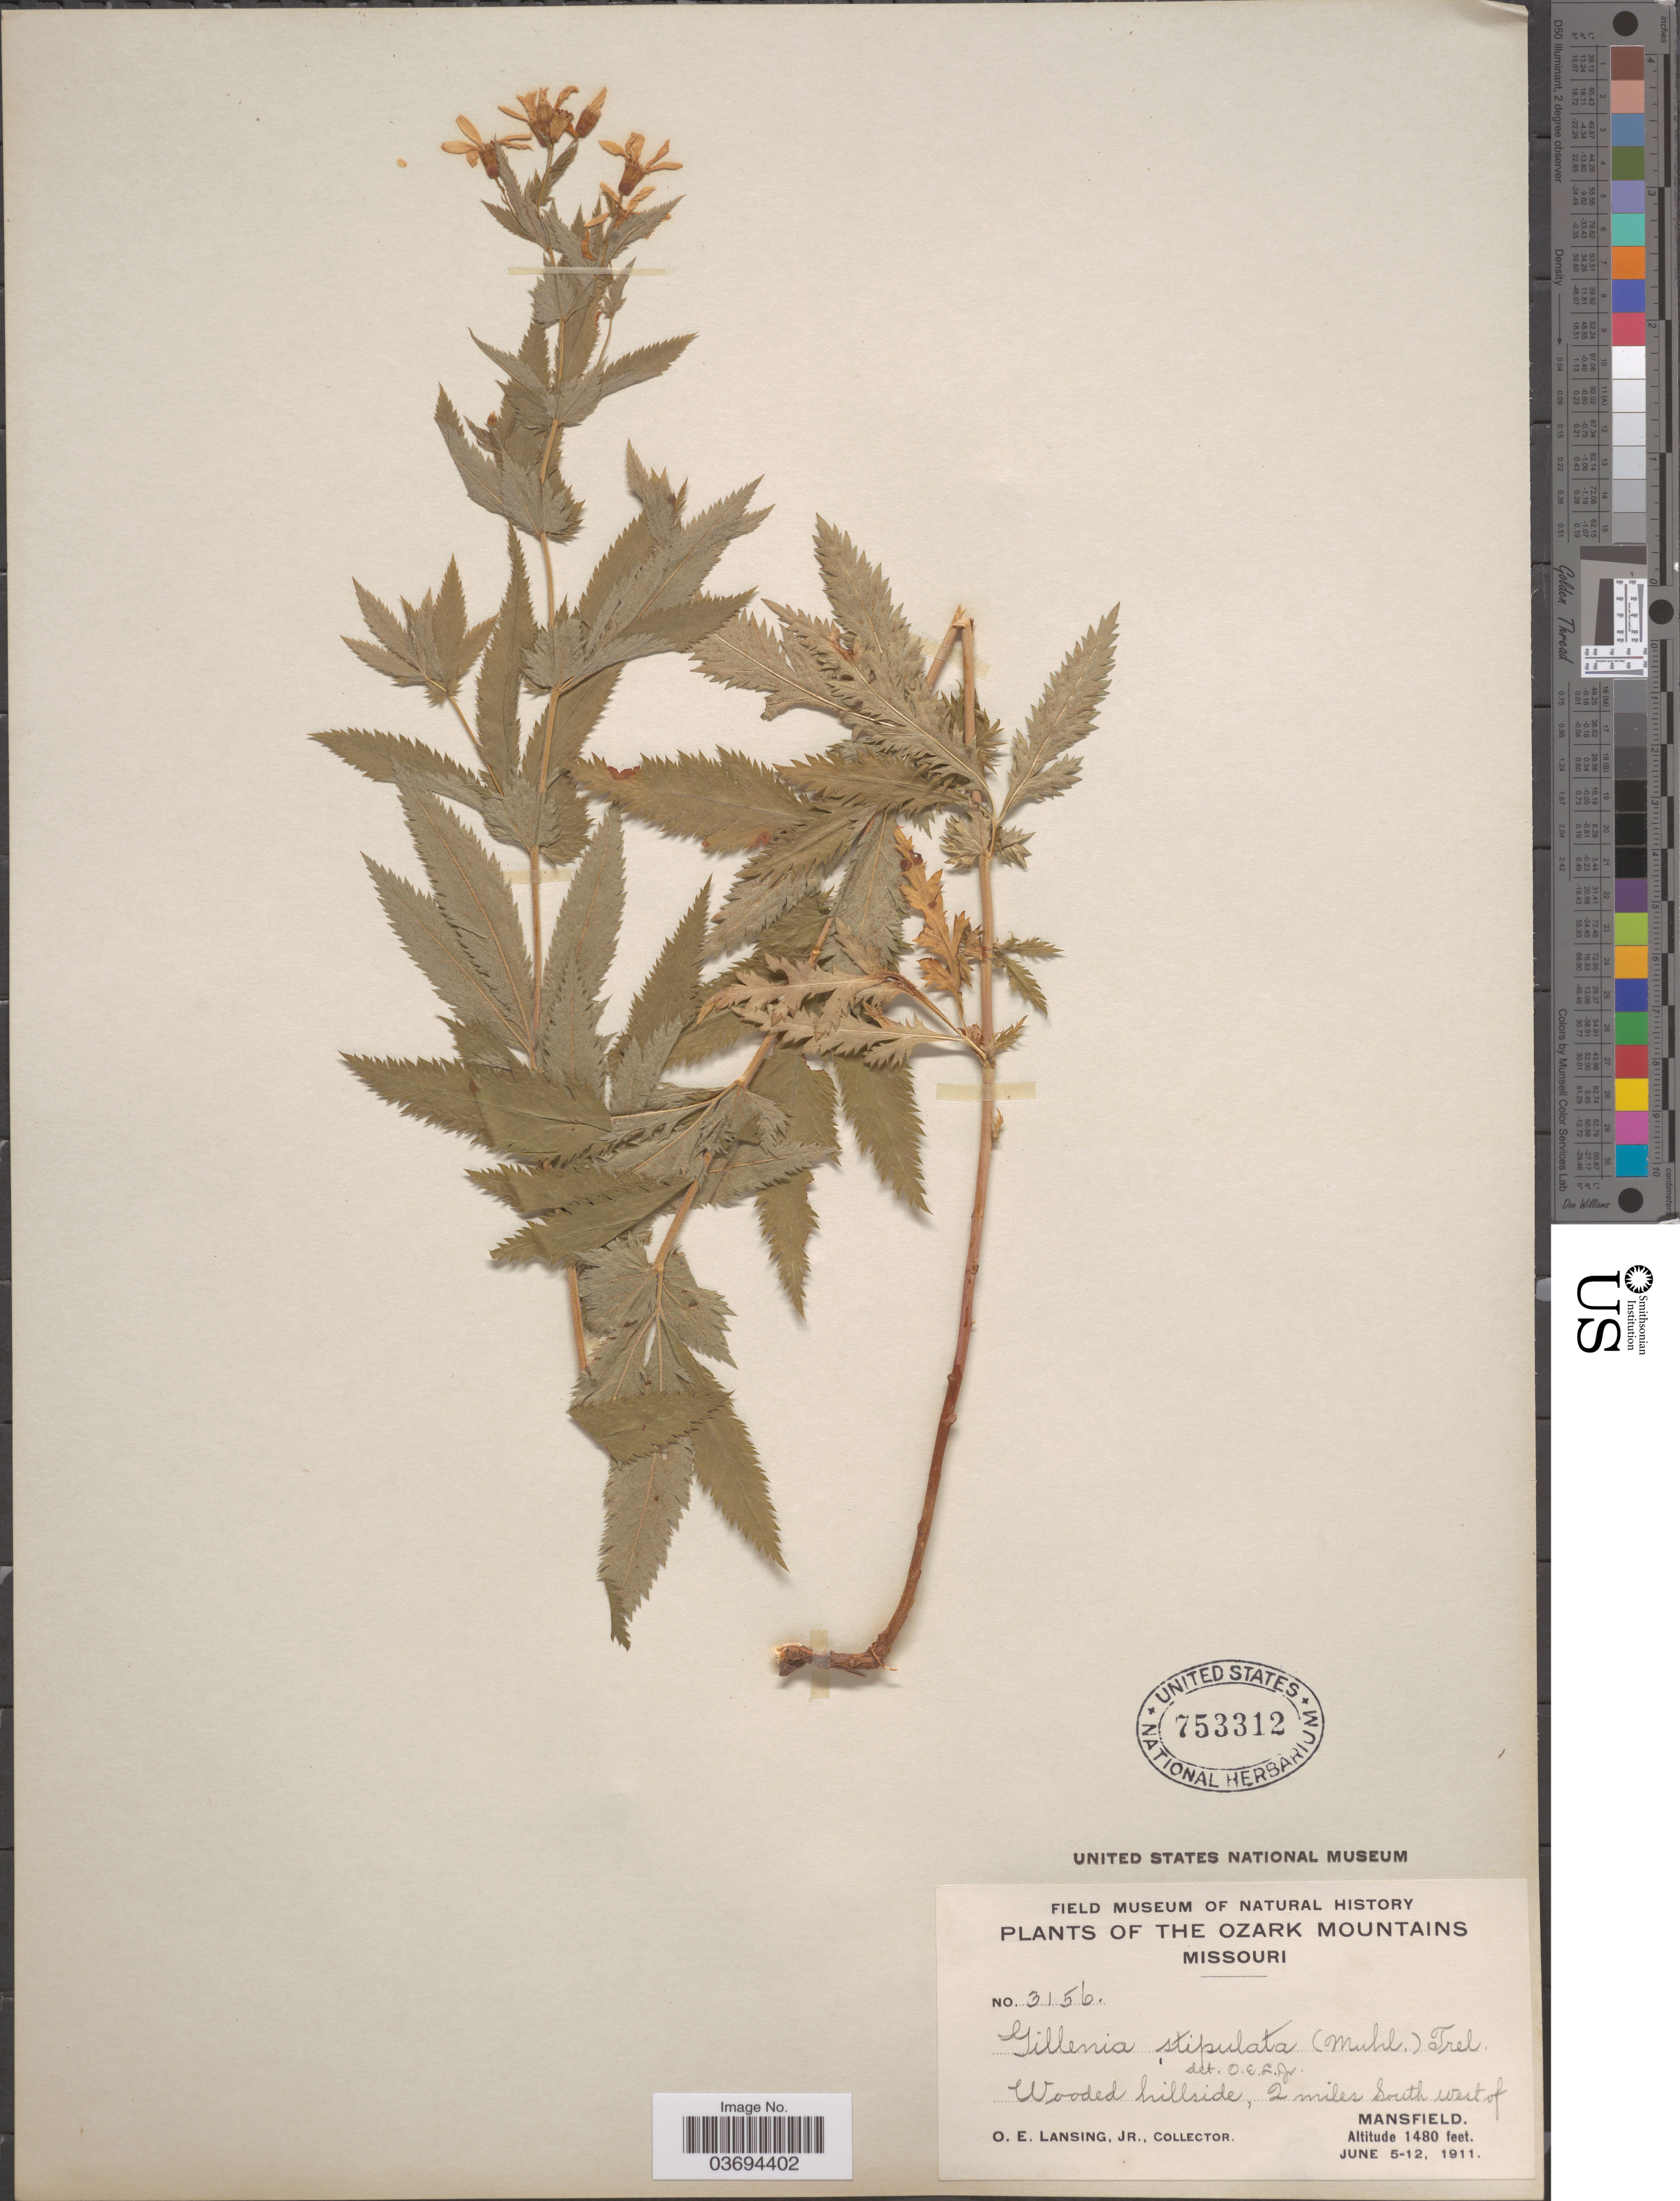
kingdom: Plantae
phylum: Tracheophyta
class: Magnoliopsida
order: Rosales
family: Rosaceae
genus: Gillenia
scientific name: Gillenia stipulata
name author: (Muhl. ex Willd.) Nutt.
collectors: O. Lansing Jr.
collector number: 3156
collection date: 1911-06-05/1911-06-12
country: United States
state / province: Missouri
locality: The Ozark Mountains. Wooded hillside, 2 miles South west of Mansfield.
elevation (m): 451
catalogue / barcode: US 753312